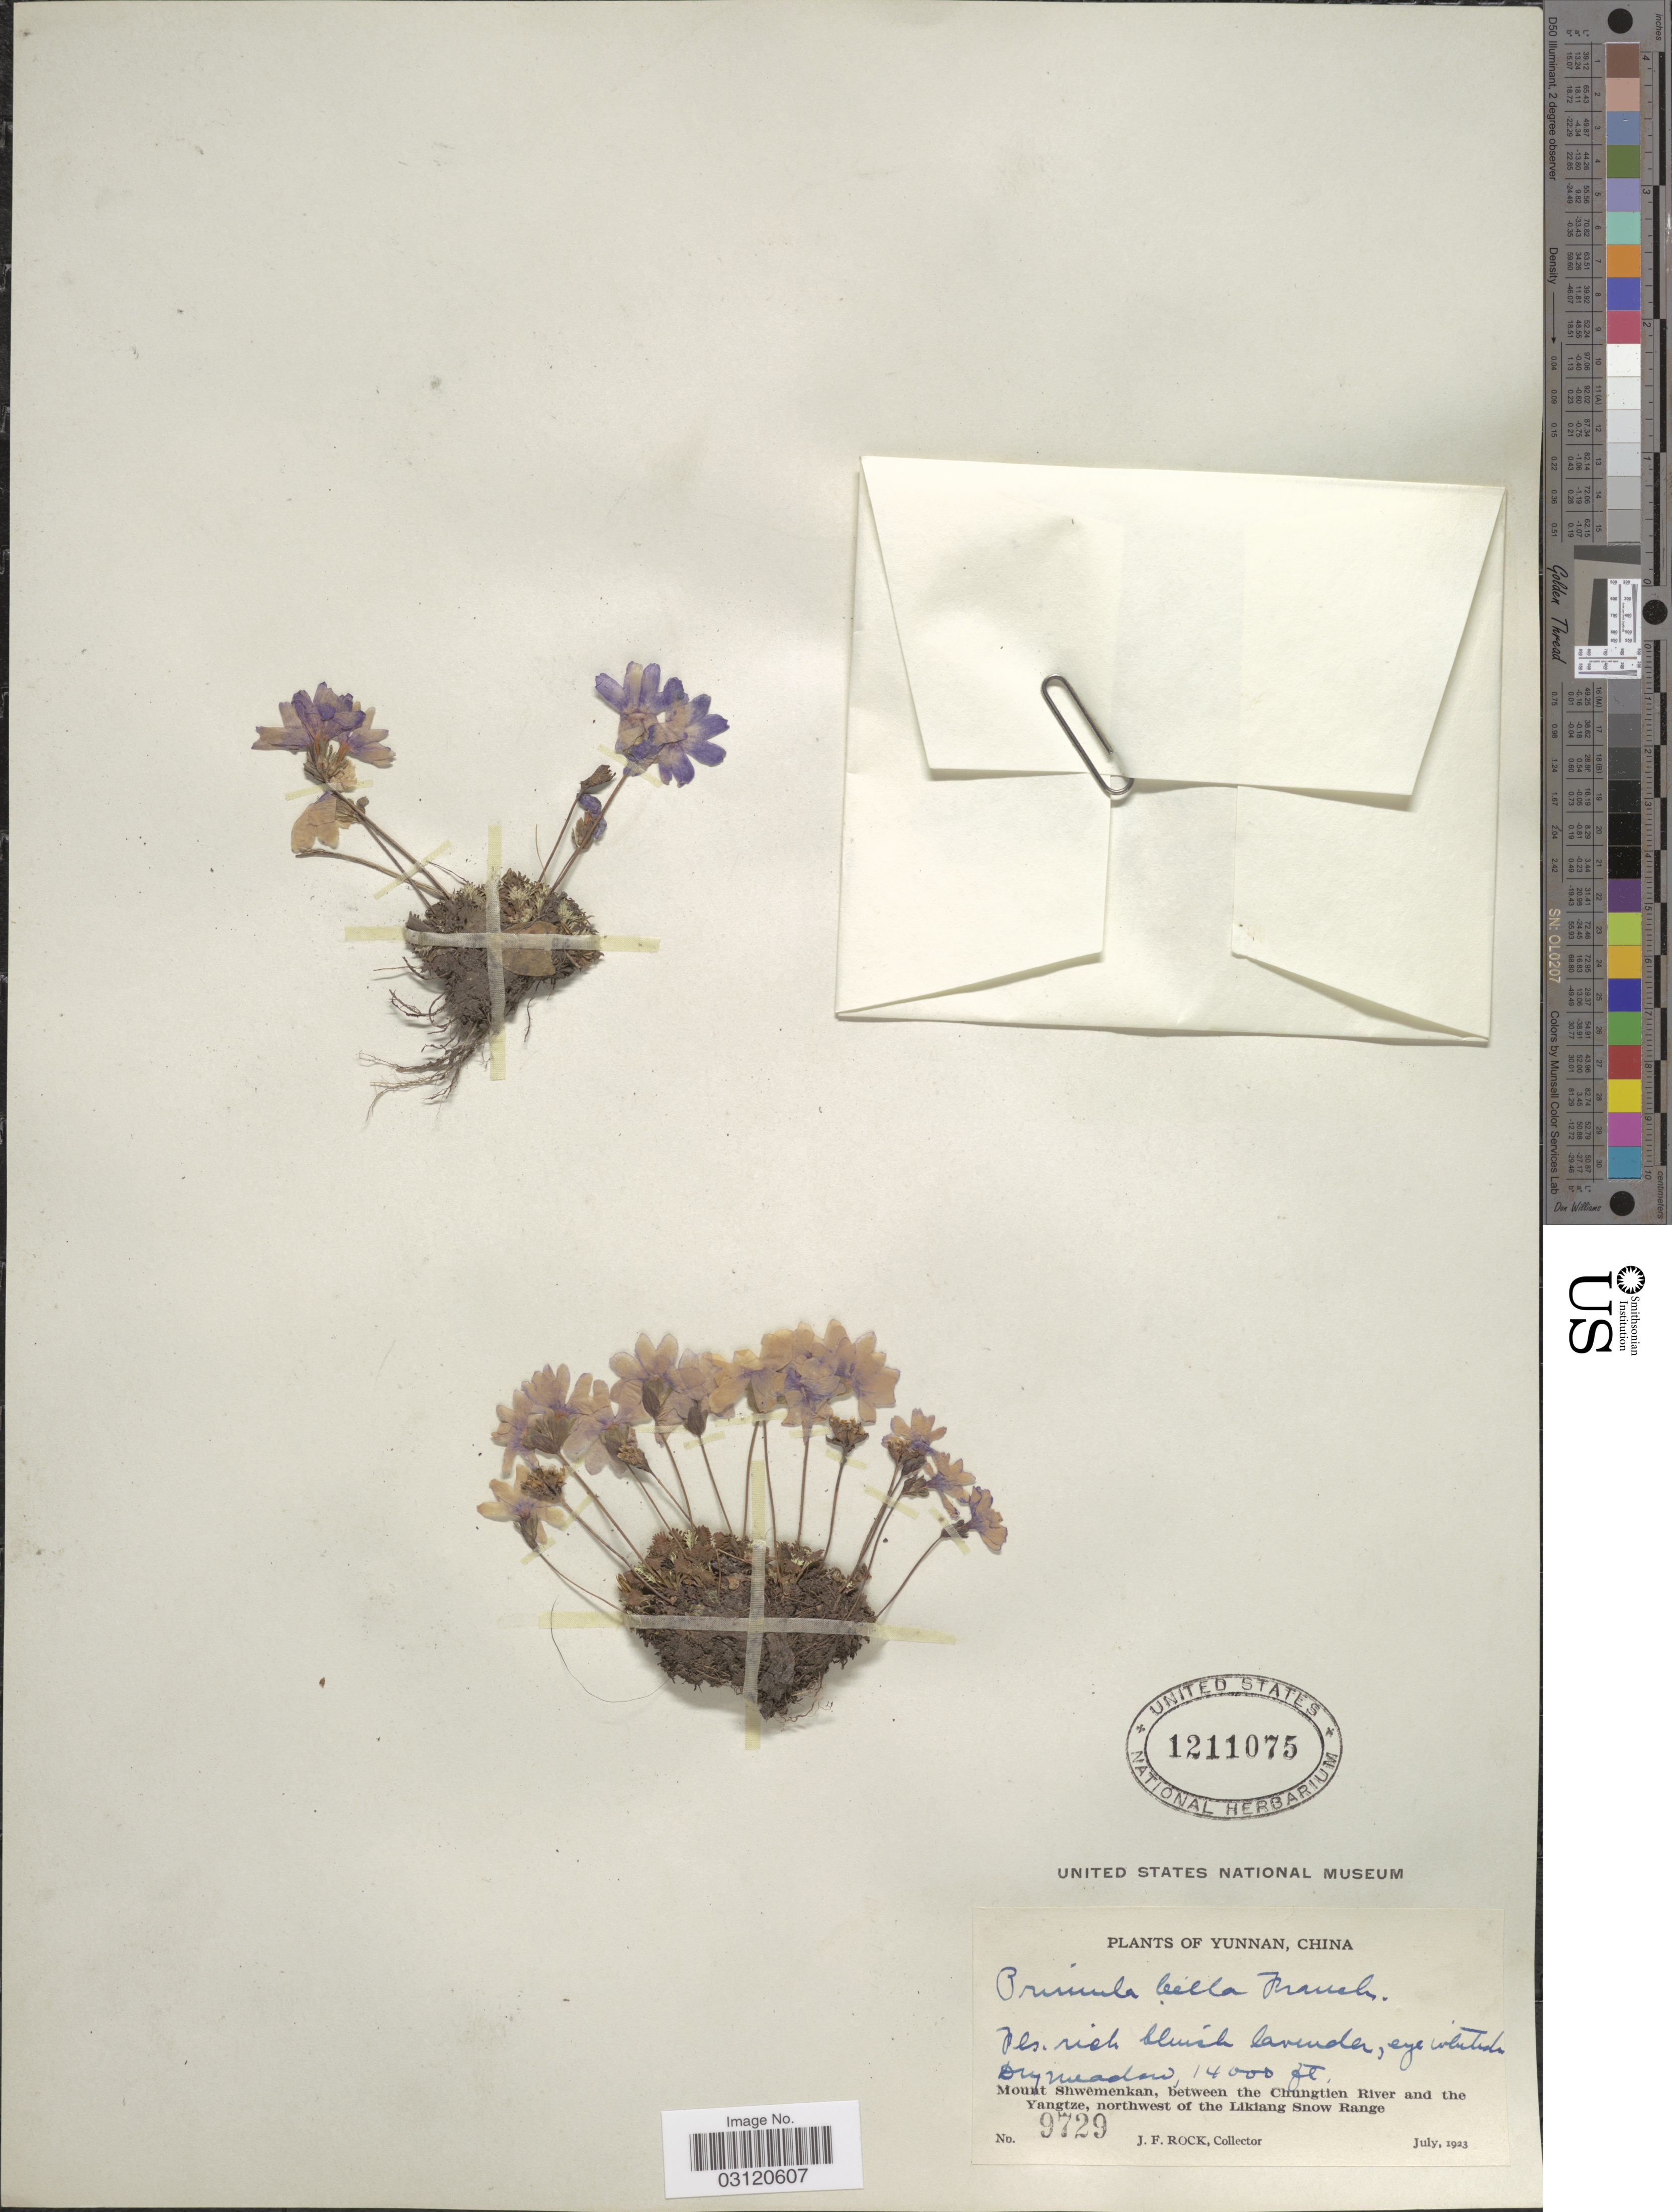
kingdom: Plantae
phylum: Tracheophyta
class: Magnoliopsida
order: Ericales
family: Primulaceae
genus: Primula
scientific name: Primula bella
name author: Franch.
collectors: J. Rock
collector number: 9729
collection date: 1923-07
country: China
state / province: Yunnan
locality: Mount Shwemenkan, between the Chungtien River and the Yangtze, northwest of the Likiang Snow Range.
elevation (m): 4267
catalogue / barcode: US 1211075